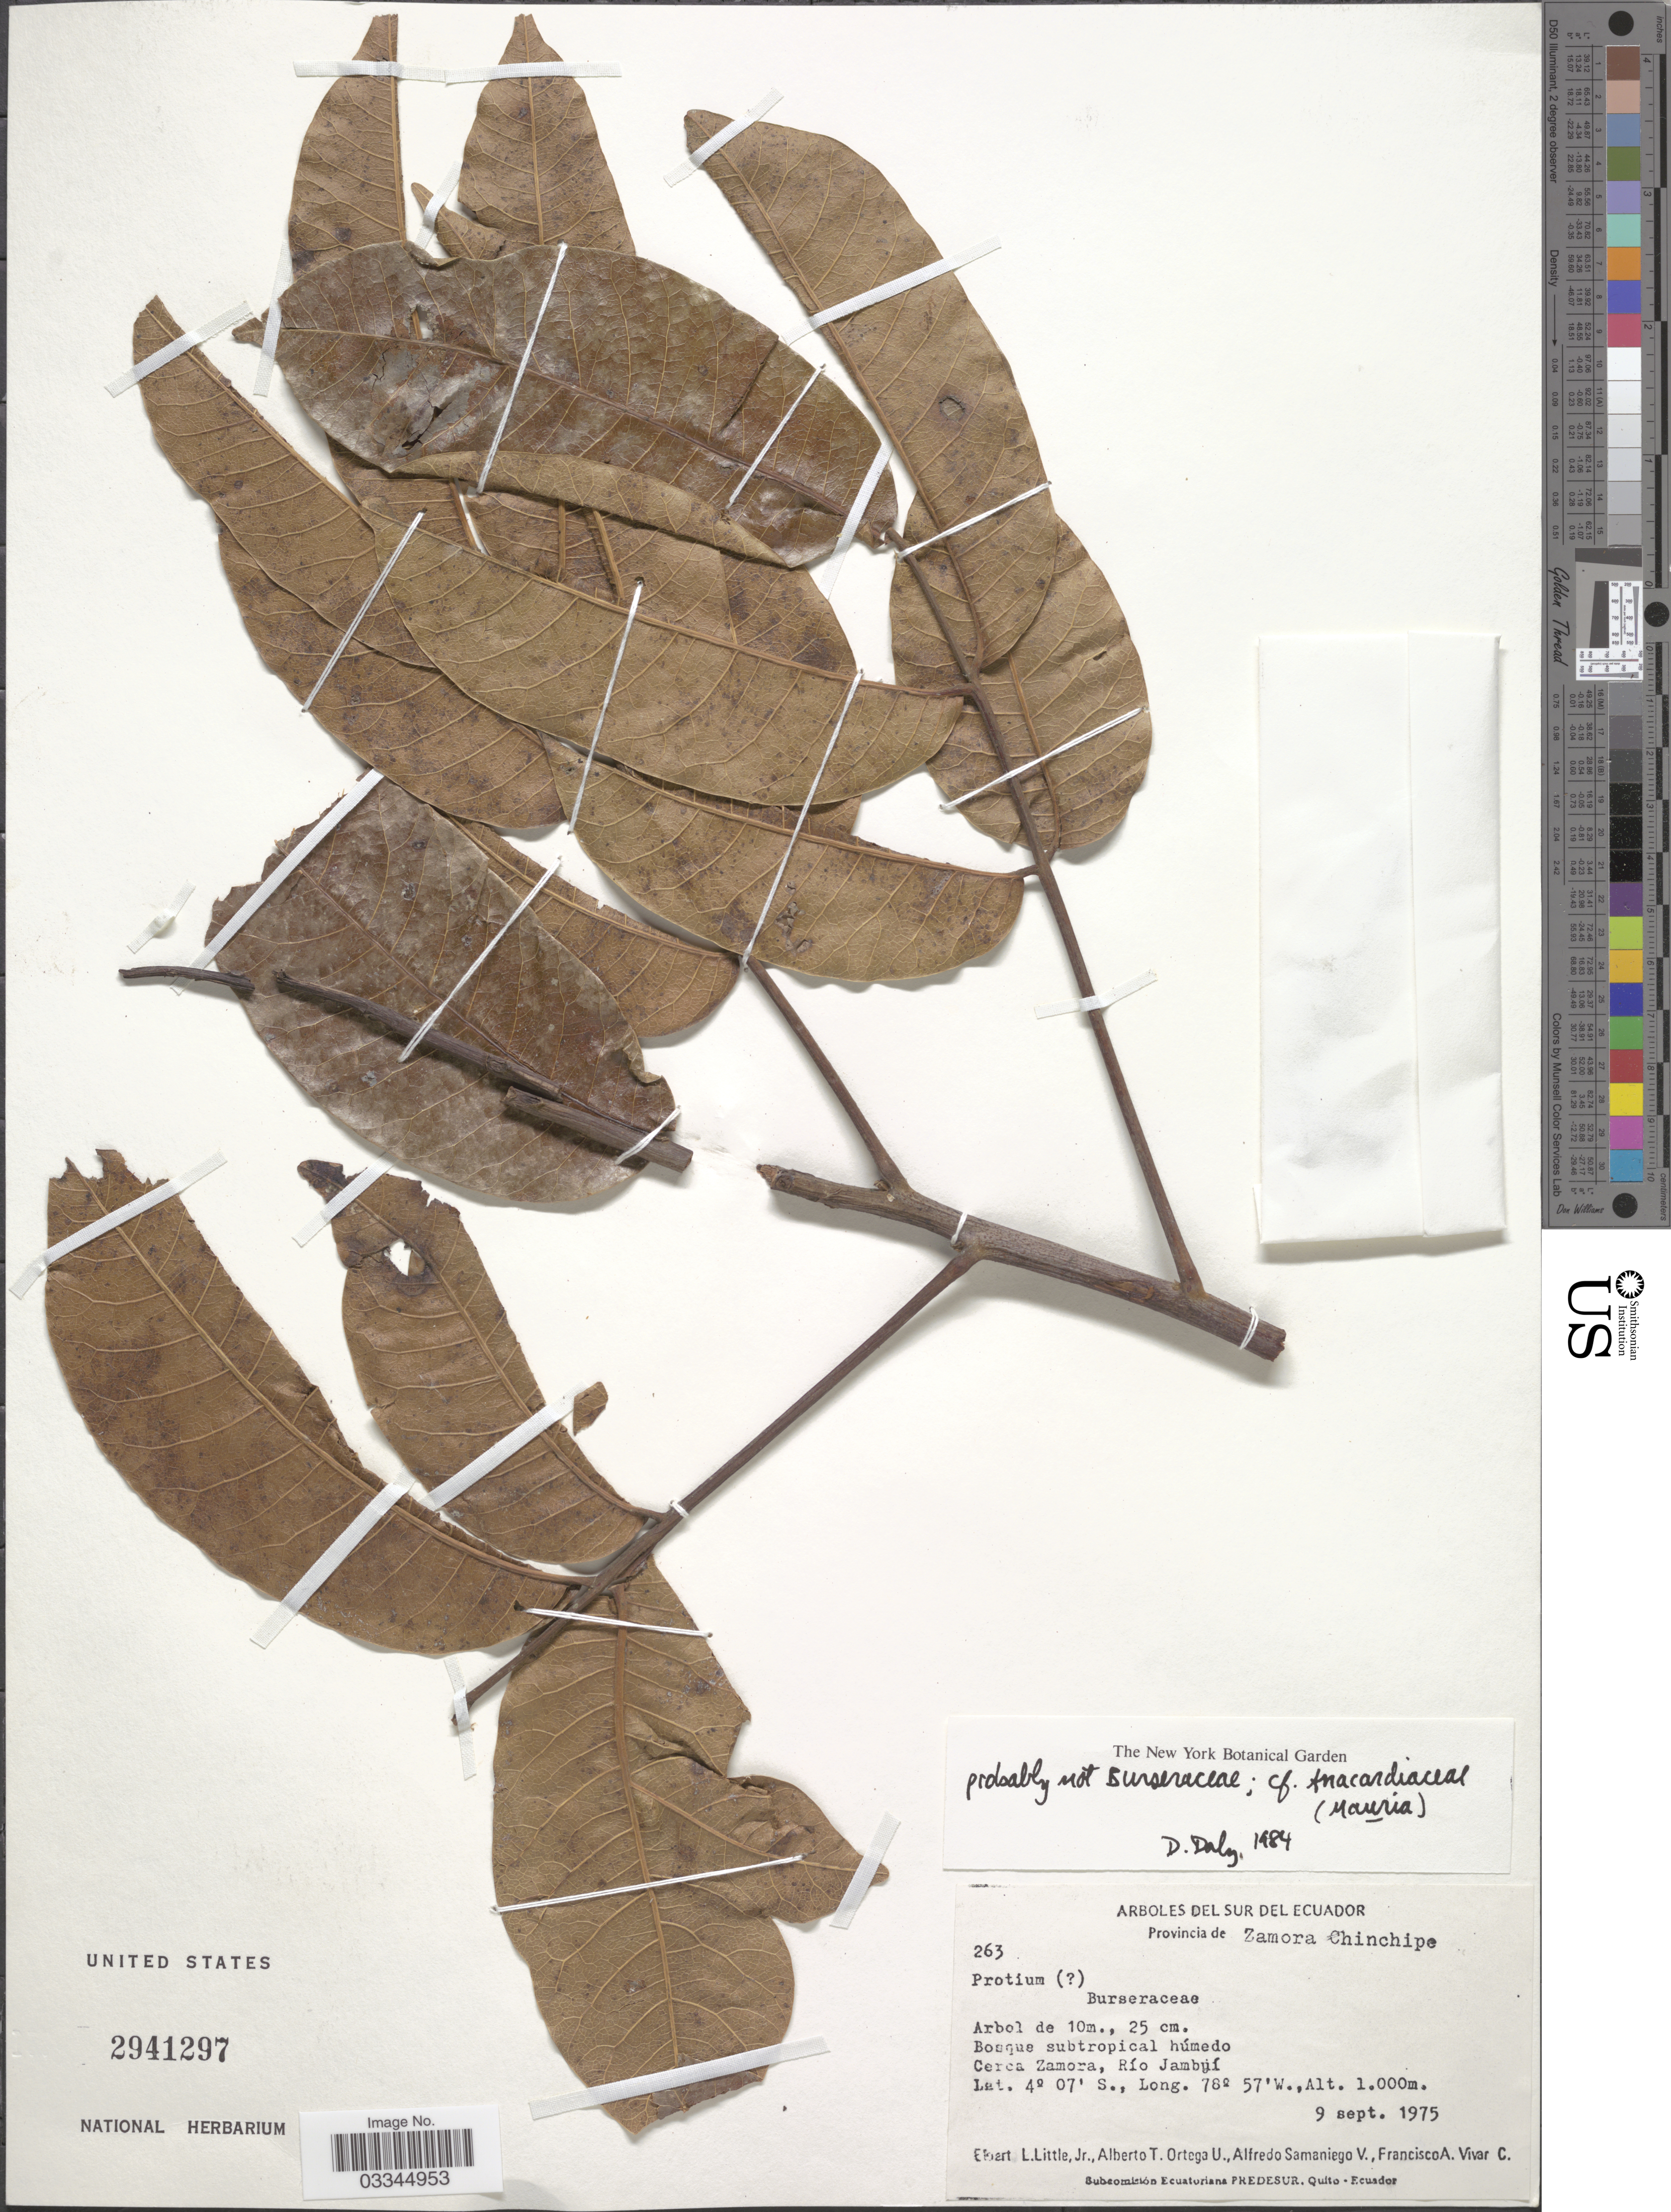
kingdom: Plantae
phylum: Tracheophyta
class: Magnoliopsida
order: Sapindales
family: Anacardiaceae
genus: Mauria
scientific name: Mauria sp.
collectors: E. L. Little, A. T. Ortega U., A. Samaniego & F. A. Vivar C.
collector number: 263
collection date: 1975-09-09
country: Ecuador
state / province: Zamora-Chinchipe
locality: Arboles del Sur del Ecuador. Provinica de Zamora Chinchipe. Cerca Zamora, Río Jambuí.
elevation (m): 1000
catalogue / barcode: US 2941297